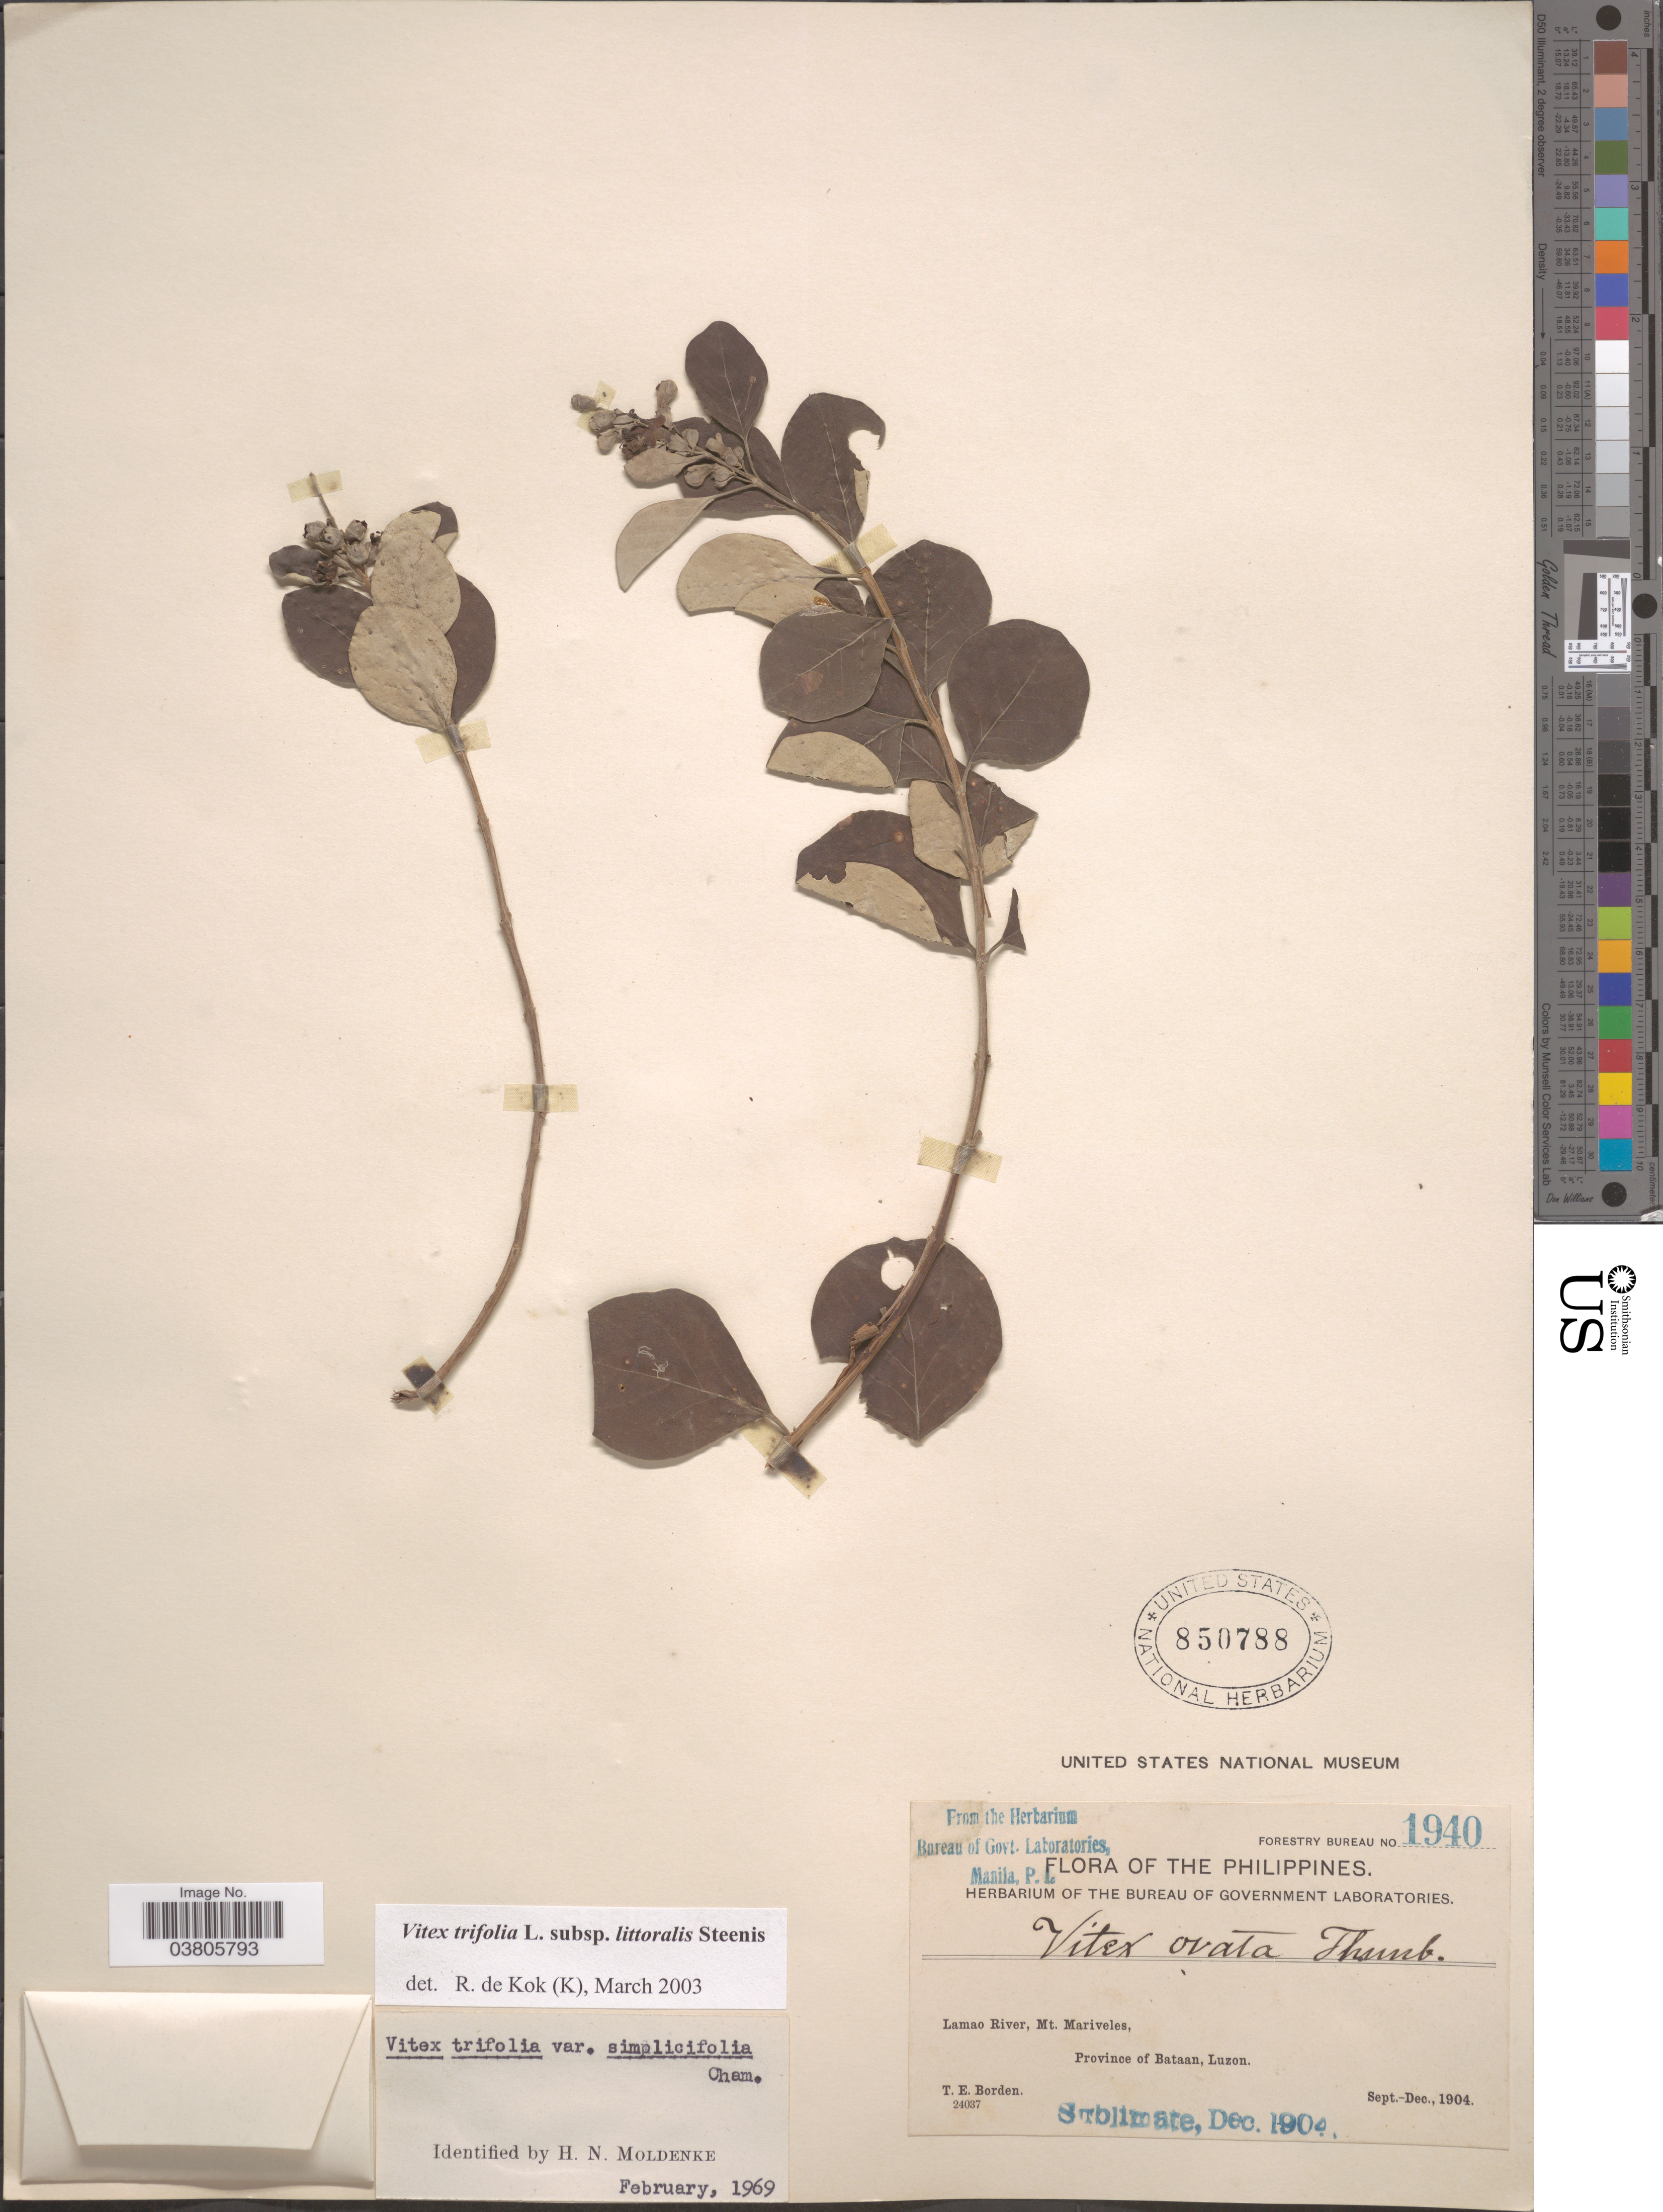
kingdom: Plantae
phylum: Tracheophyta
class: Magnoliopsida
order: Lamiales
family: Lamiaceae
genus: Vitex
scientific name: Vitex trifolia subsp. litoralis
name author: Steenis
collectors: T. E. Borden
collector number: Forestry Bureau 1940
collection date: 1904-09/1904-12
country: Philippines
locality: Lamao River, Mt. Mariveles, Province of Bataan, Luzon.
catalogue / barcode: US 850788